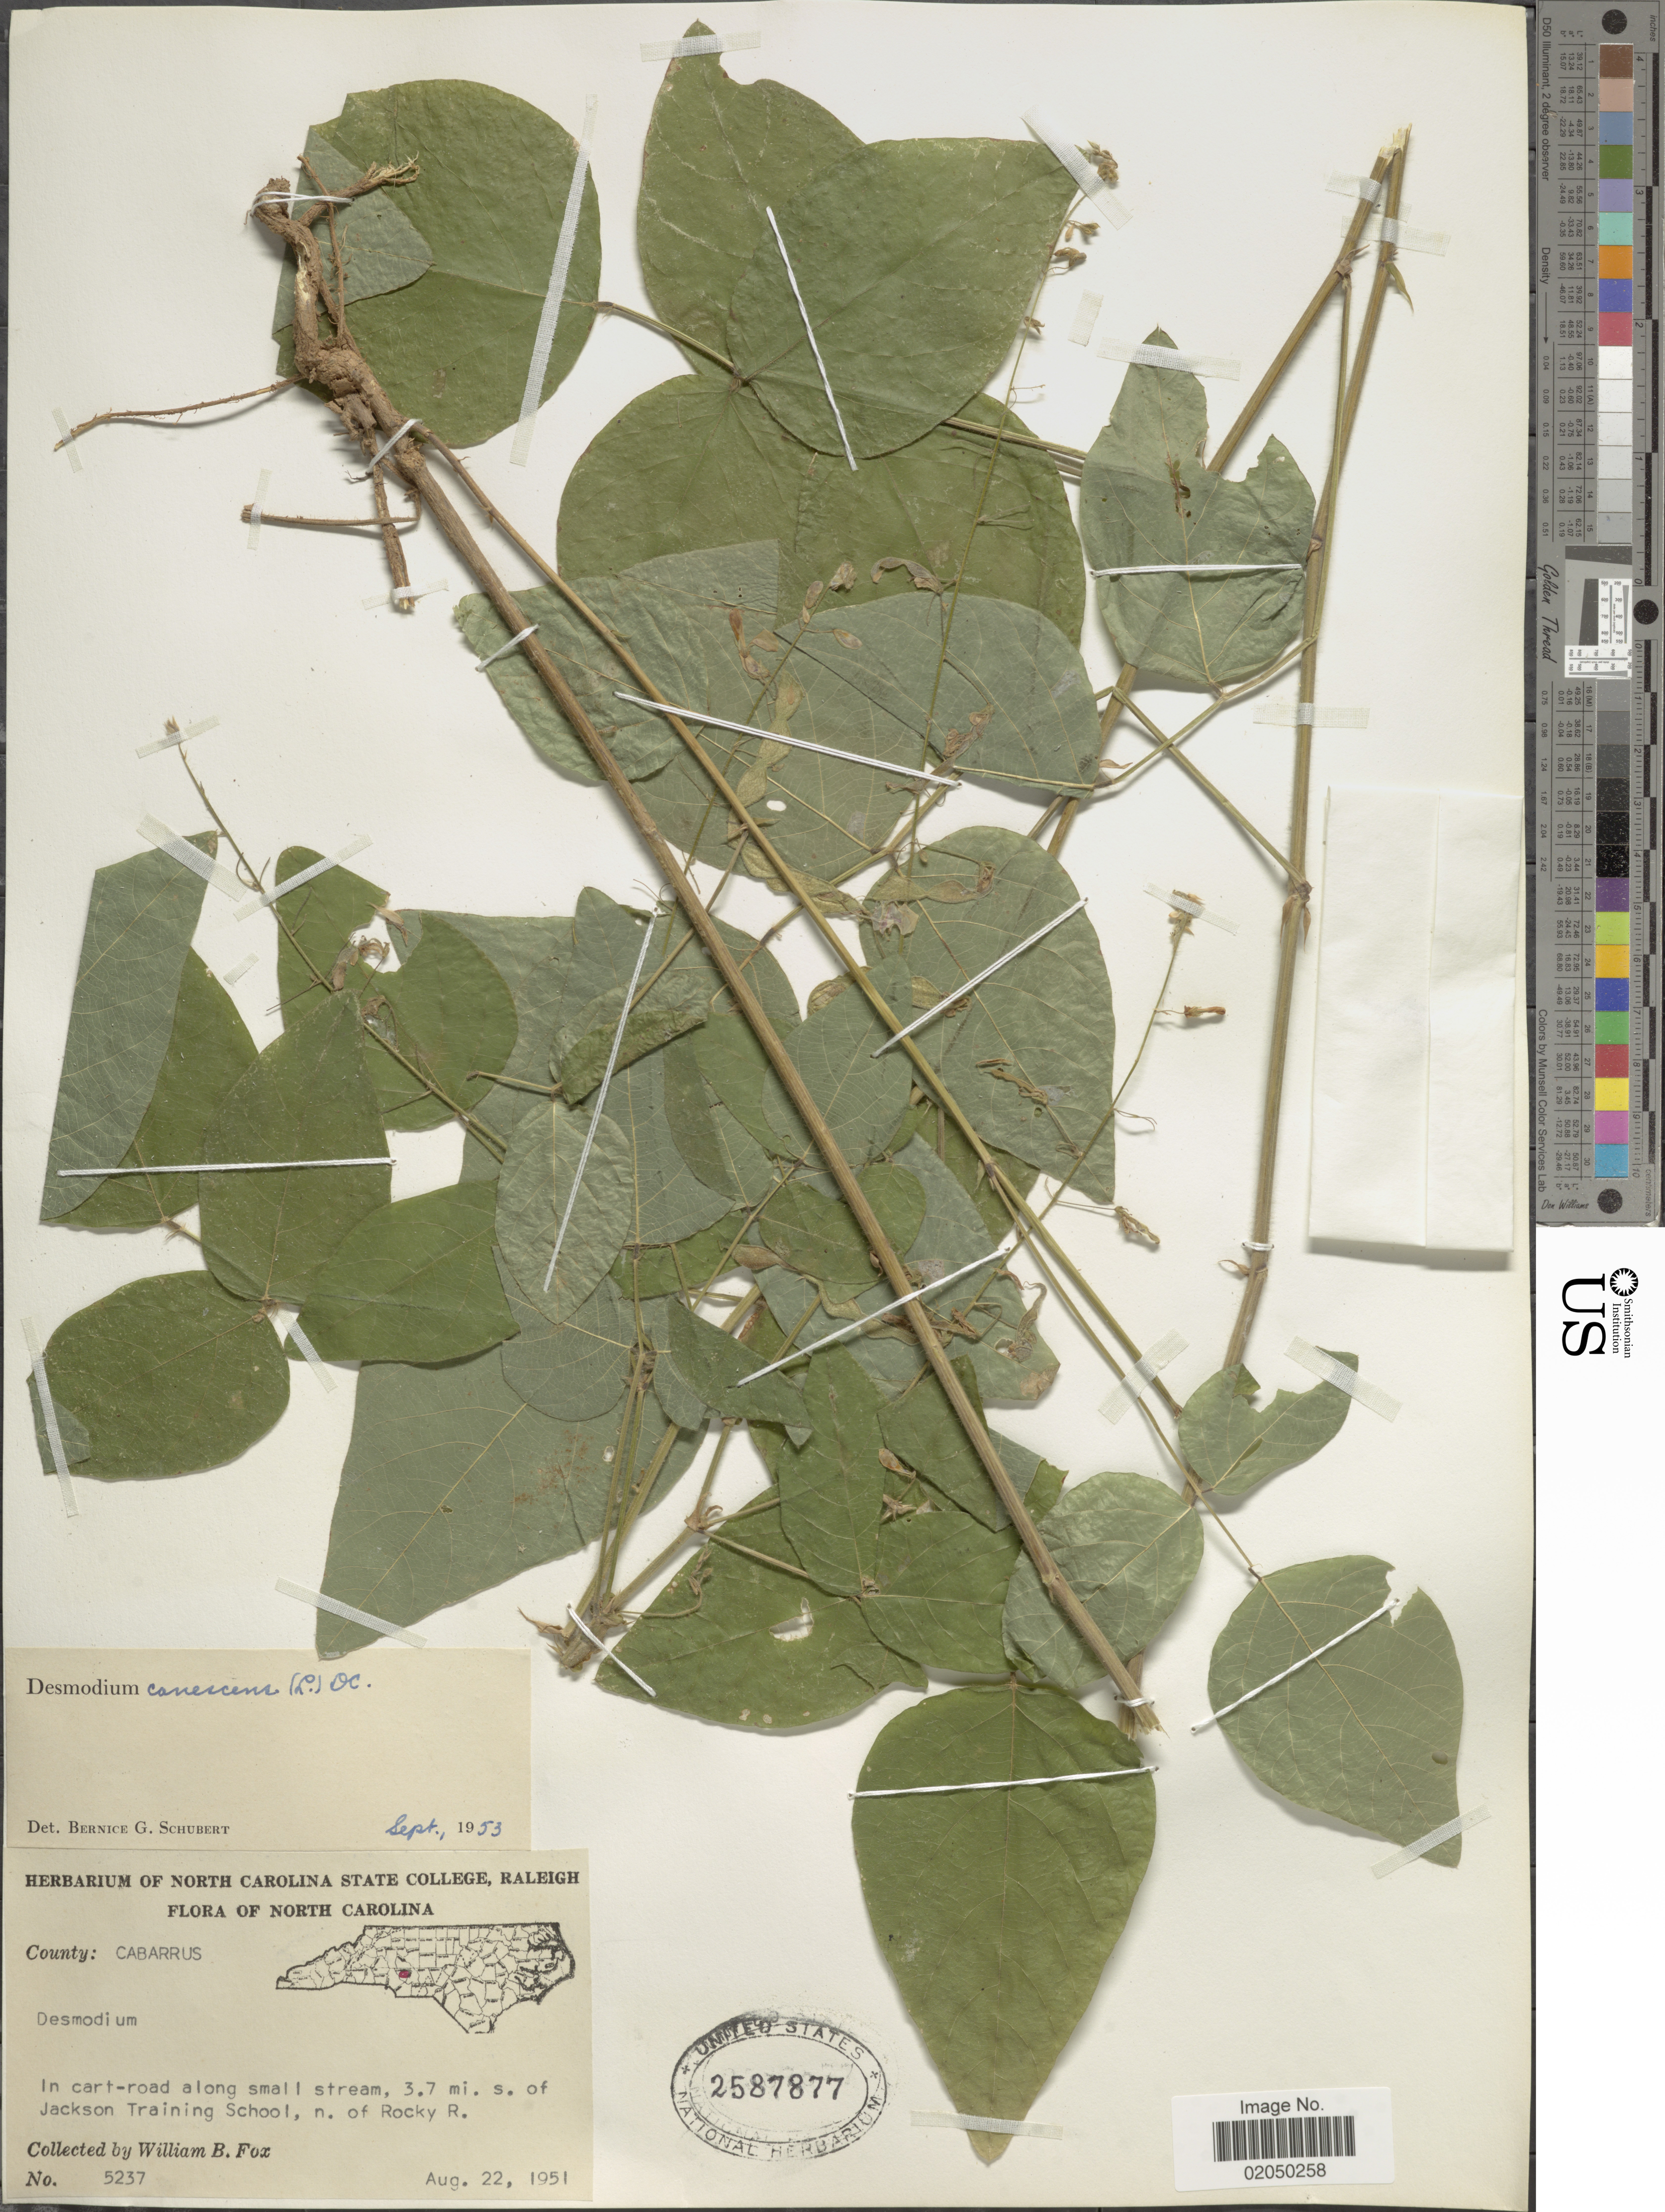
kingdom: Plantae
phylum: Tracheophyta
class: Magnoliopsida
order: Fabales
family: Fabaceae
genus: Desmodium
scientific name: Desmodium canescens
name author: (L.) DC.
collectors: W. B. Fox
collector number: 5237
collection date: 1951-08-22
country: United States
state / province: North Carolina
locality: County Cabarrus, in cart road along small stream 3.7 mi. s. of Jackson Training School, n. of Rocky R.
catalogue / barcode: US 2587877